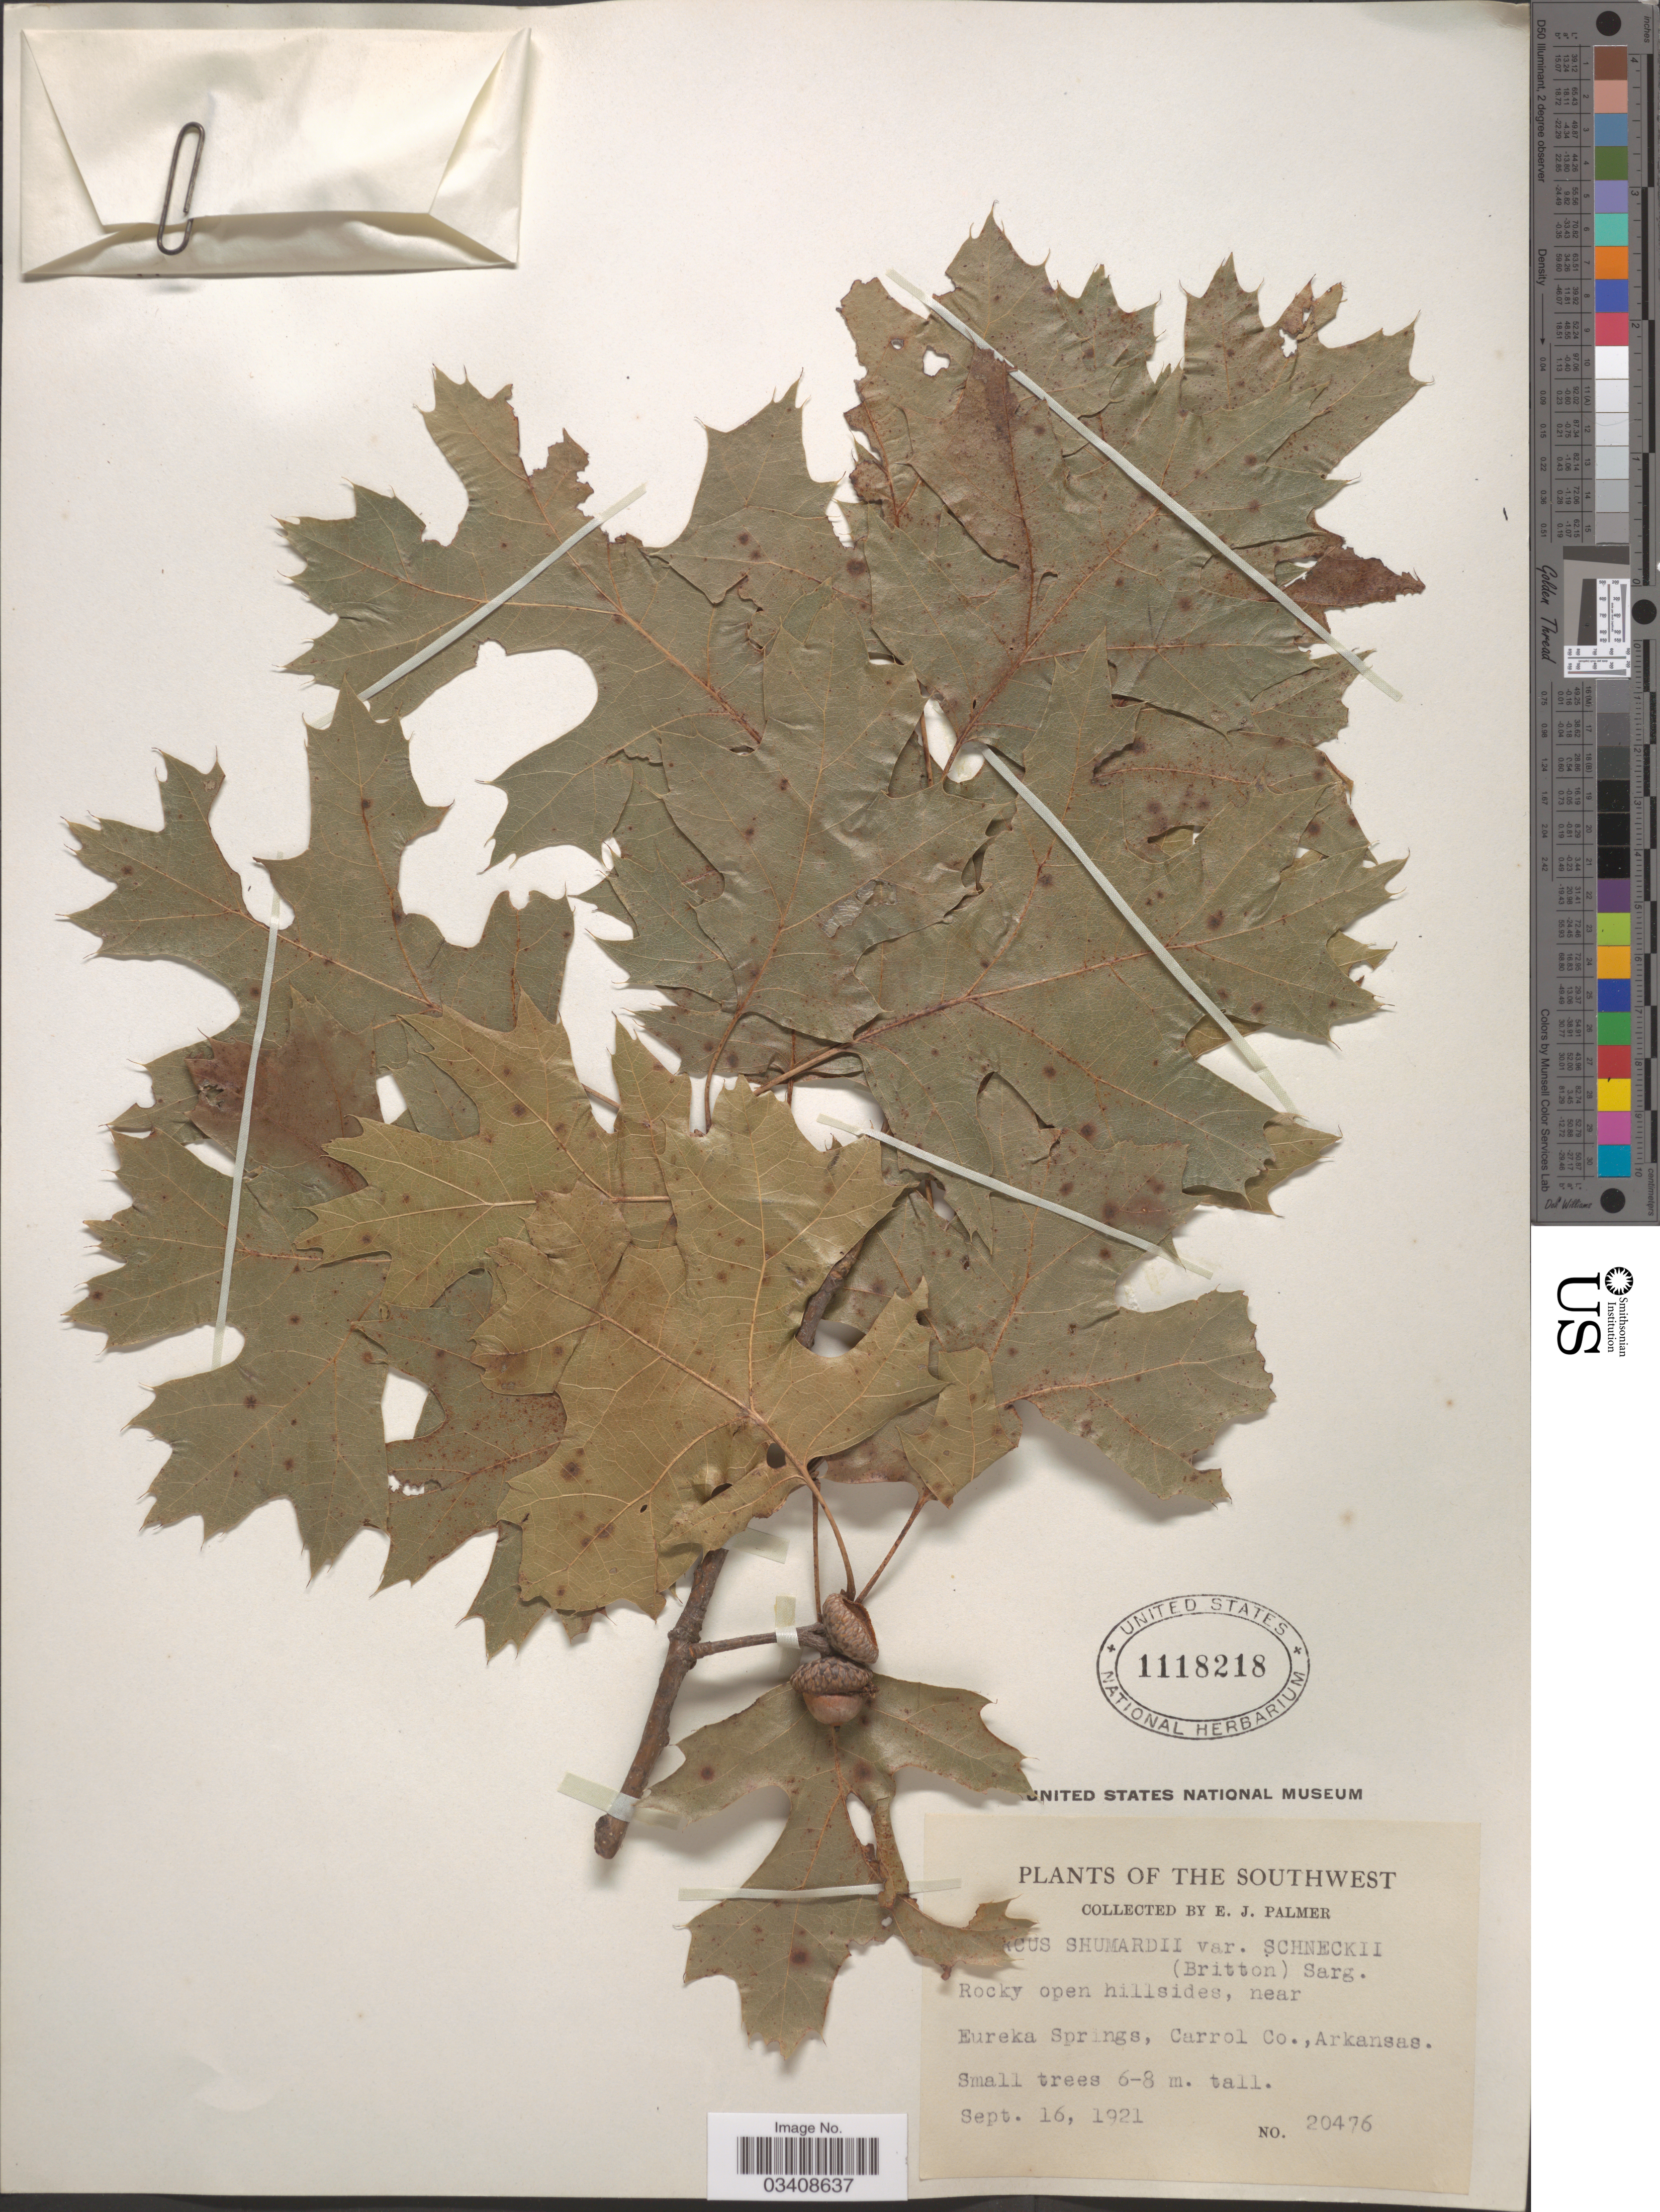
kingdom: Plantae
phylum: Tracheophyta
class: Magnoliopsida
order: Fagales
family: Fagaceae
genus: Quercus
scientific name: Quercus shumardii var. schneckii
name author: (Britton) Sarg.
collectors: E. J. Palmer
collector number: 20476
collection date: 1921-09-16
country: United States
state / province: Arkansas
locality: The Southwest. Near Eureka Springs, Carrol Co.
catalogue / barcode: US 1118218